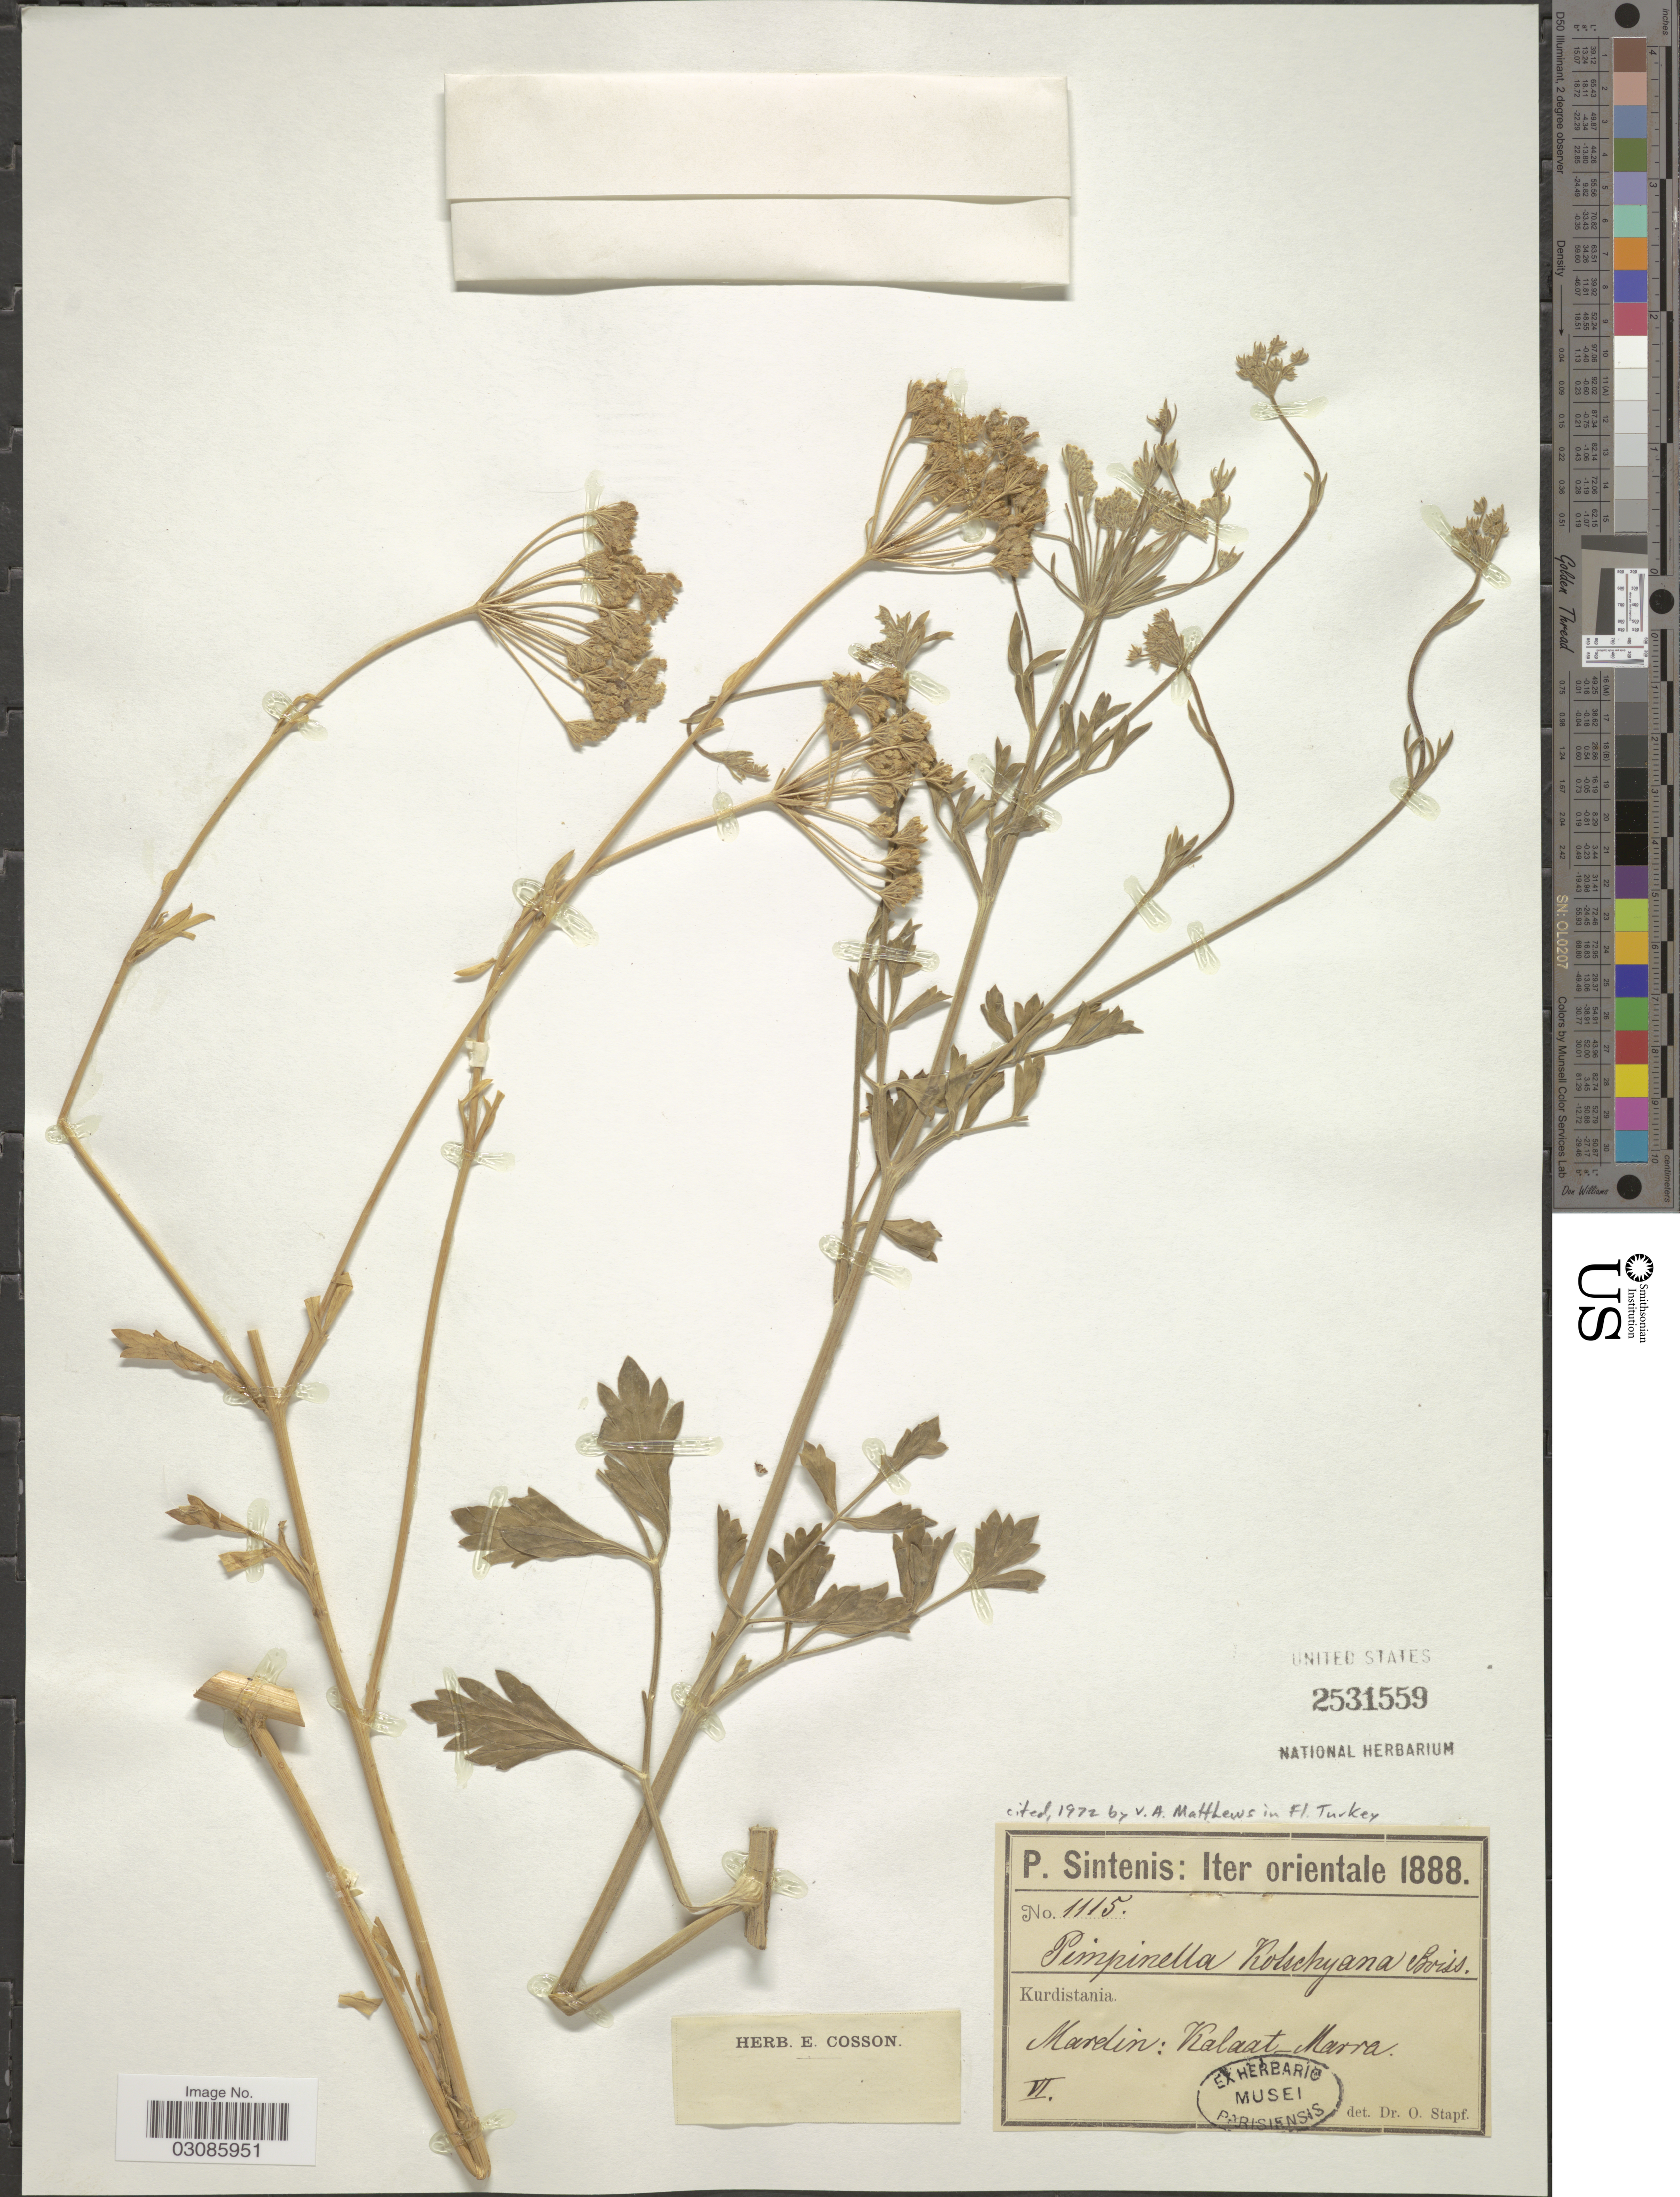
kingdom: Plantae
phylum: Tracheophyta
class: Magnoliopsida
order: Apiales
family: Apiaceae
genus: Pimpinella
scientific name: Pimpinella kotschyana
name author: Boiss.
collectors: P. Sintenis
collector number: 1115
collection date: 1888-06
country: Iran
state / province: Kurdistan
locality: Iter orientale, Kurdistania. Mardin: Kalaat Marra.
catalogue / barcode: US 2531559